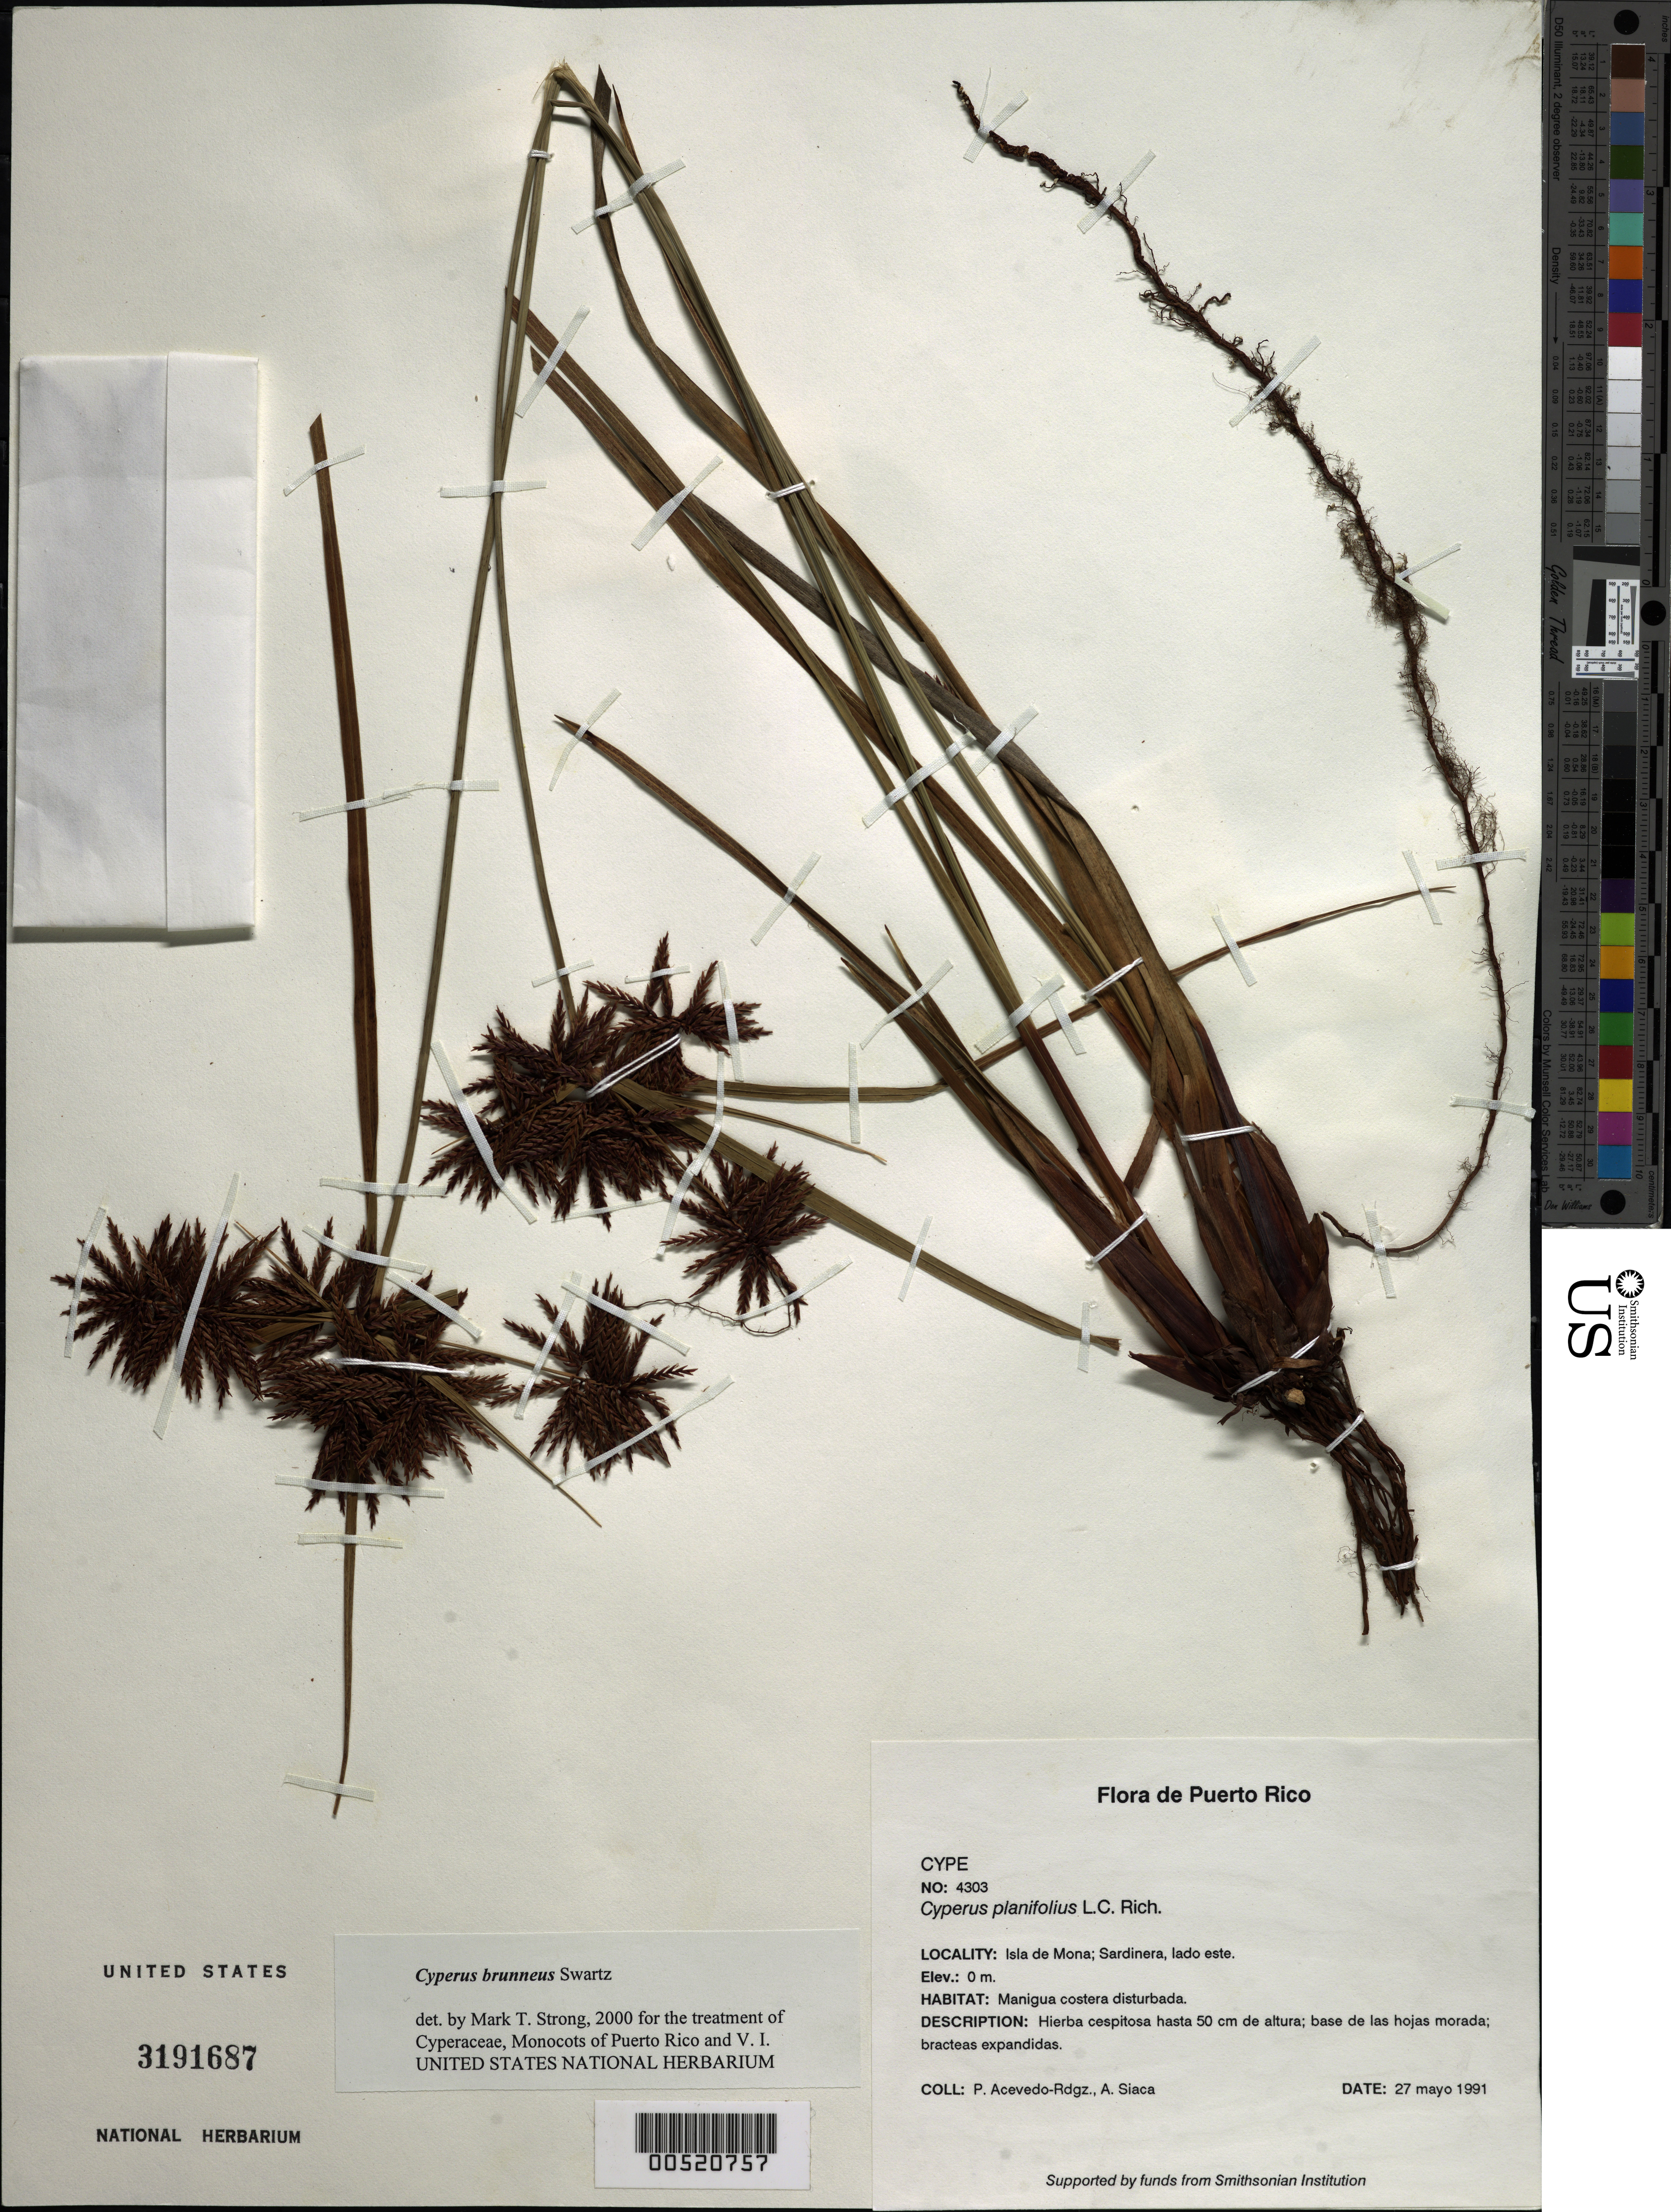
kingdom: Plantae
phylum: Tracheophyta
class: Liliopsida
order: Poales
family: Cyperaceae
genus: Cyperus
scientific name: Cyperus brunneus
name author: Sw.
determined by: Strong, M. T., (US), Smithsonian Institution - National Museum of Natural History (UNITED STATES)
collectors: P. Acevedo-Rodr. & A. Siaca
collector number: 4303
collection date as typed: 27 May 1991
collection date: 1991-05-27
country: Puerto Rico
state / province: Mayaguëz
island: Mona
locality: Isla de Mona; Sardinera, lado este.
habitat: Manigua costera disturbada.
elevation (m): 0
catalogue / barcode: US 3191687